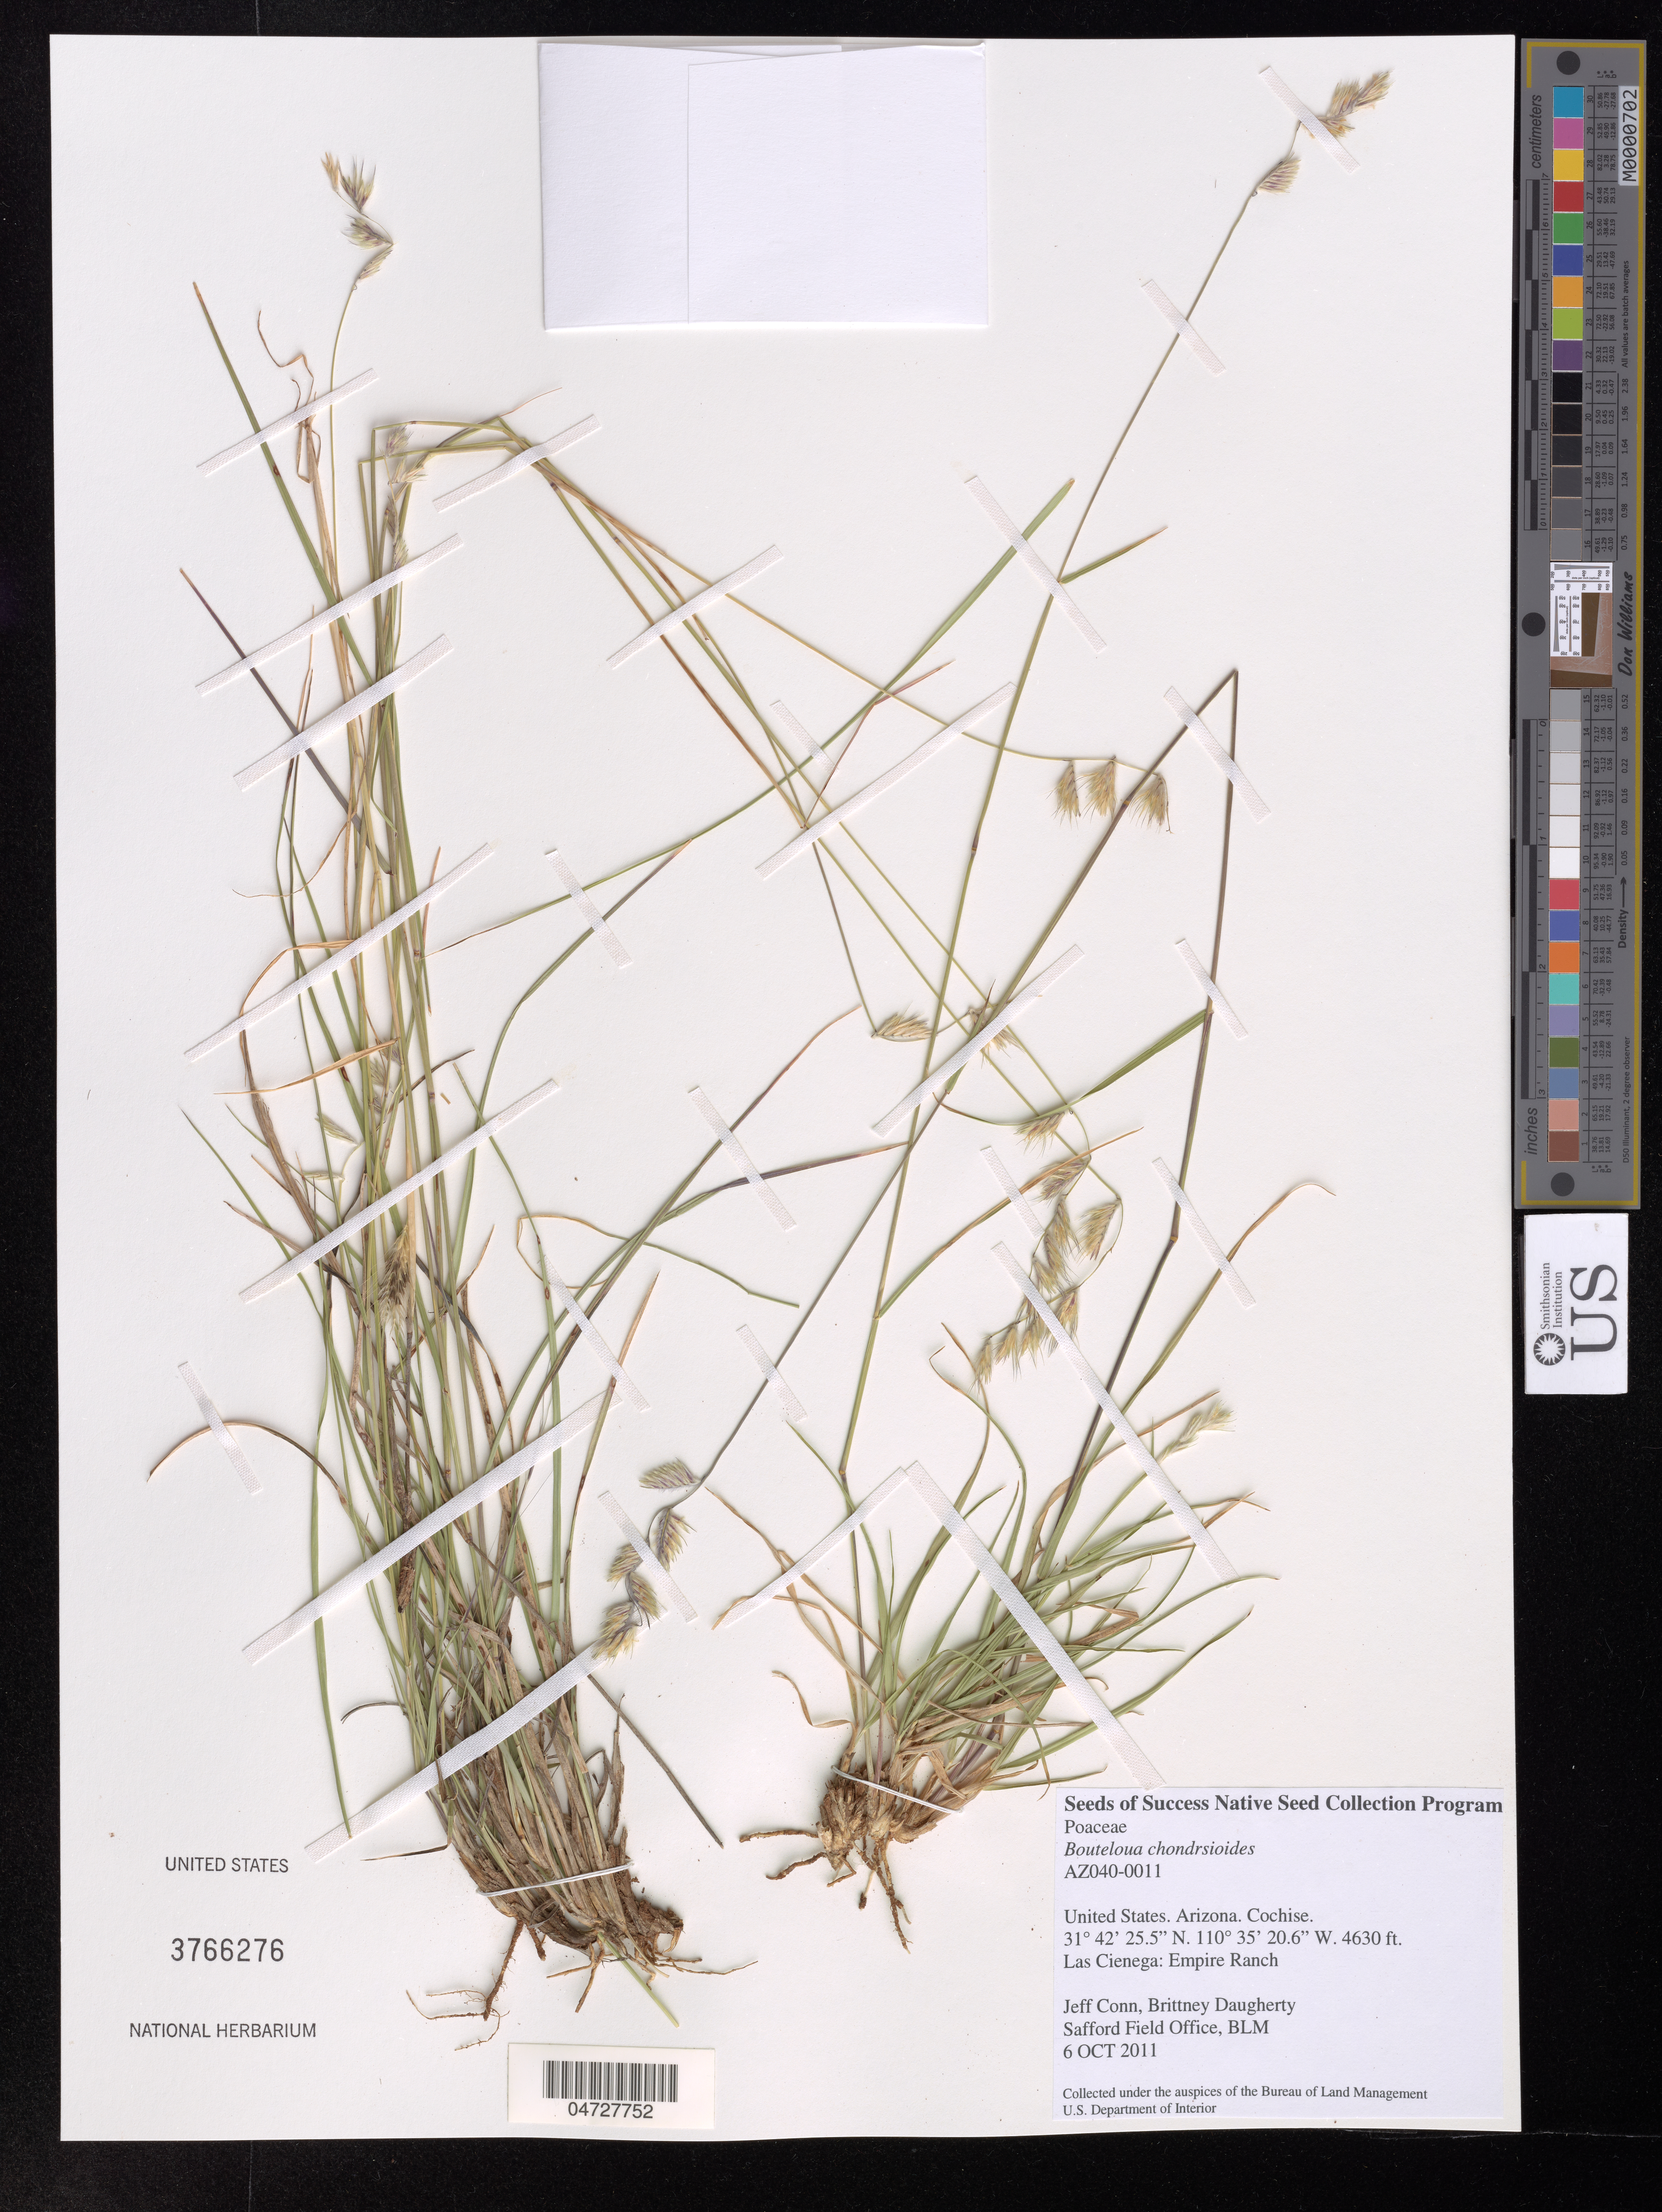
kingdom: Plantae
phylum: Tracheophyta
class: Liliopsida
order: Poales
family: Poaceae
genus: Bouteloua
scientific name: Bouteloua chondrosioides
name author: (Kunth) Benth. ex S. Watson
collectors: J. Conn & B. Daugherty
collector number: AZ040-0011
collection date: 2011-10-06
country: United States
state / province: Arizona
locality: Cochise, Las Cienega: Empire Ranch.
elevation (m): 1411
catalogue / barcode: US 3766276